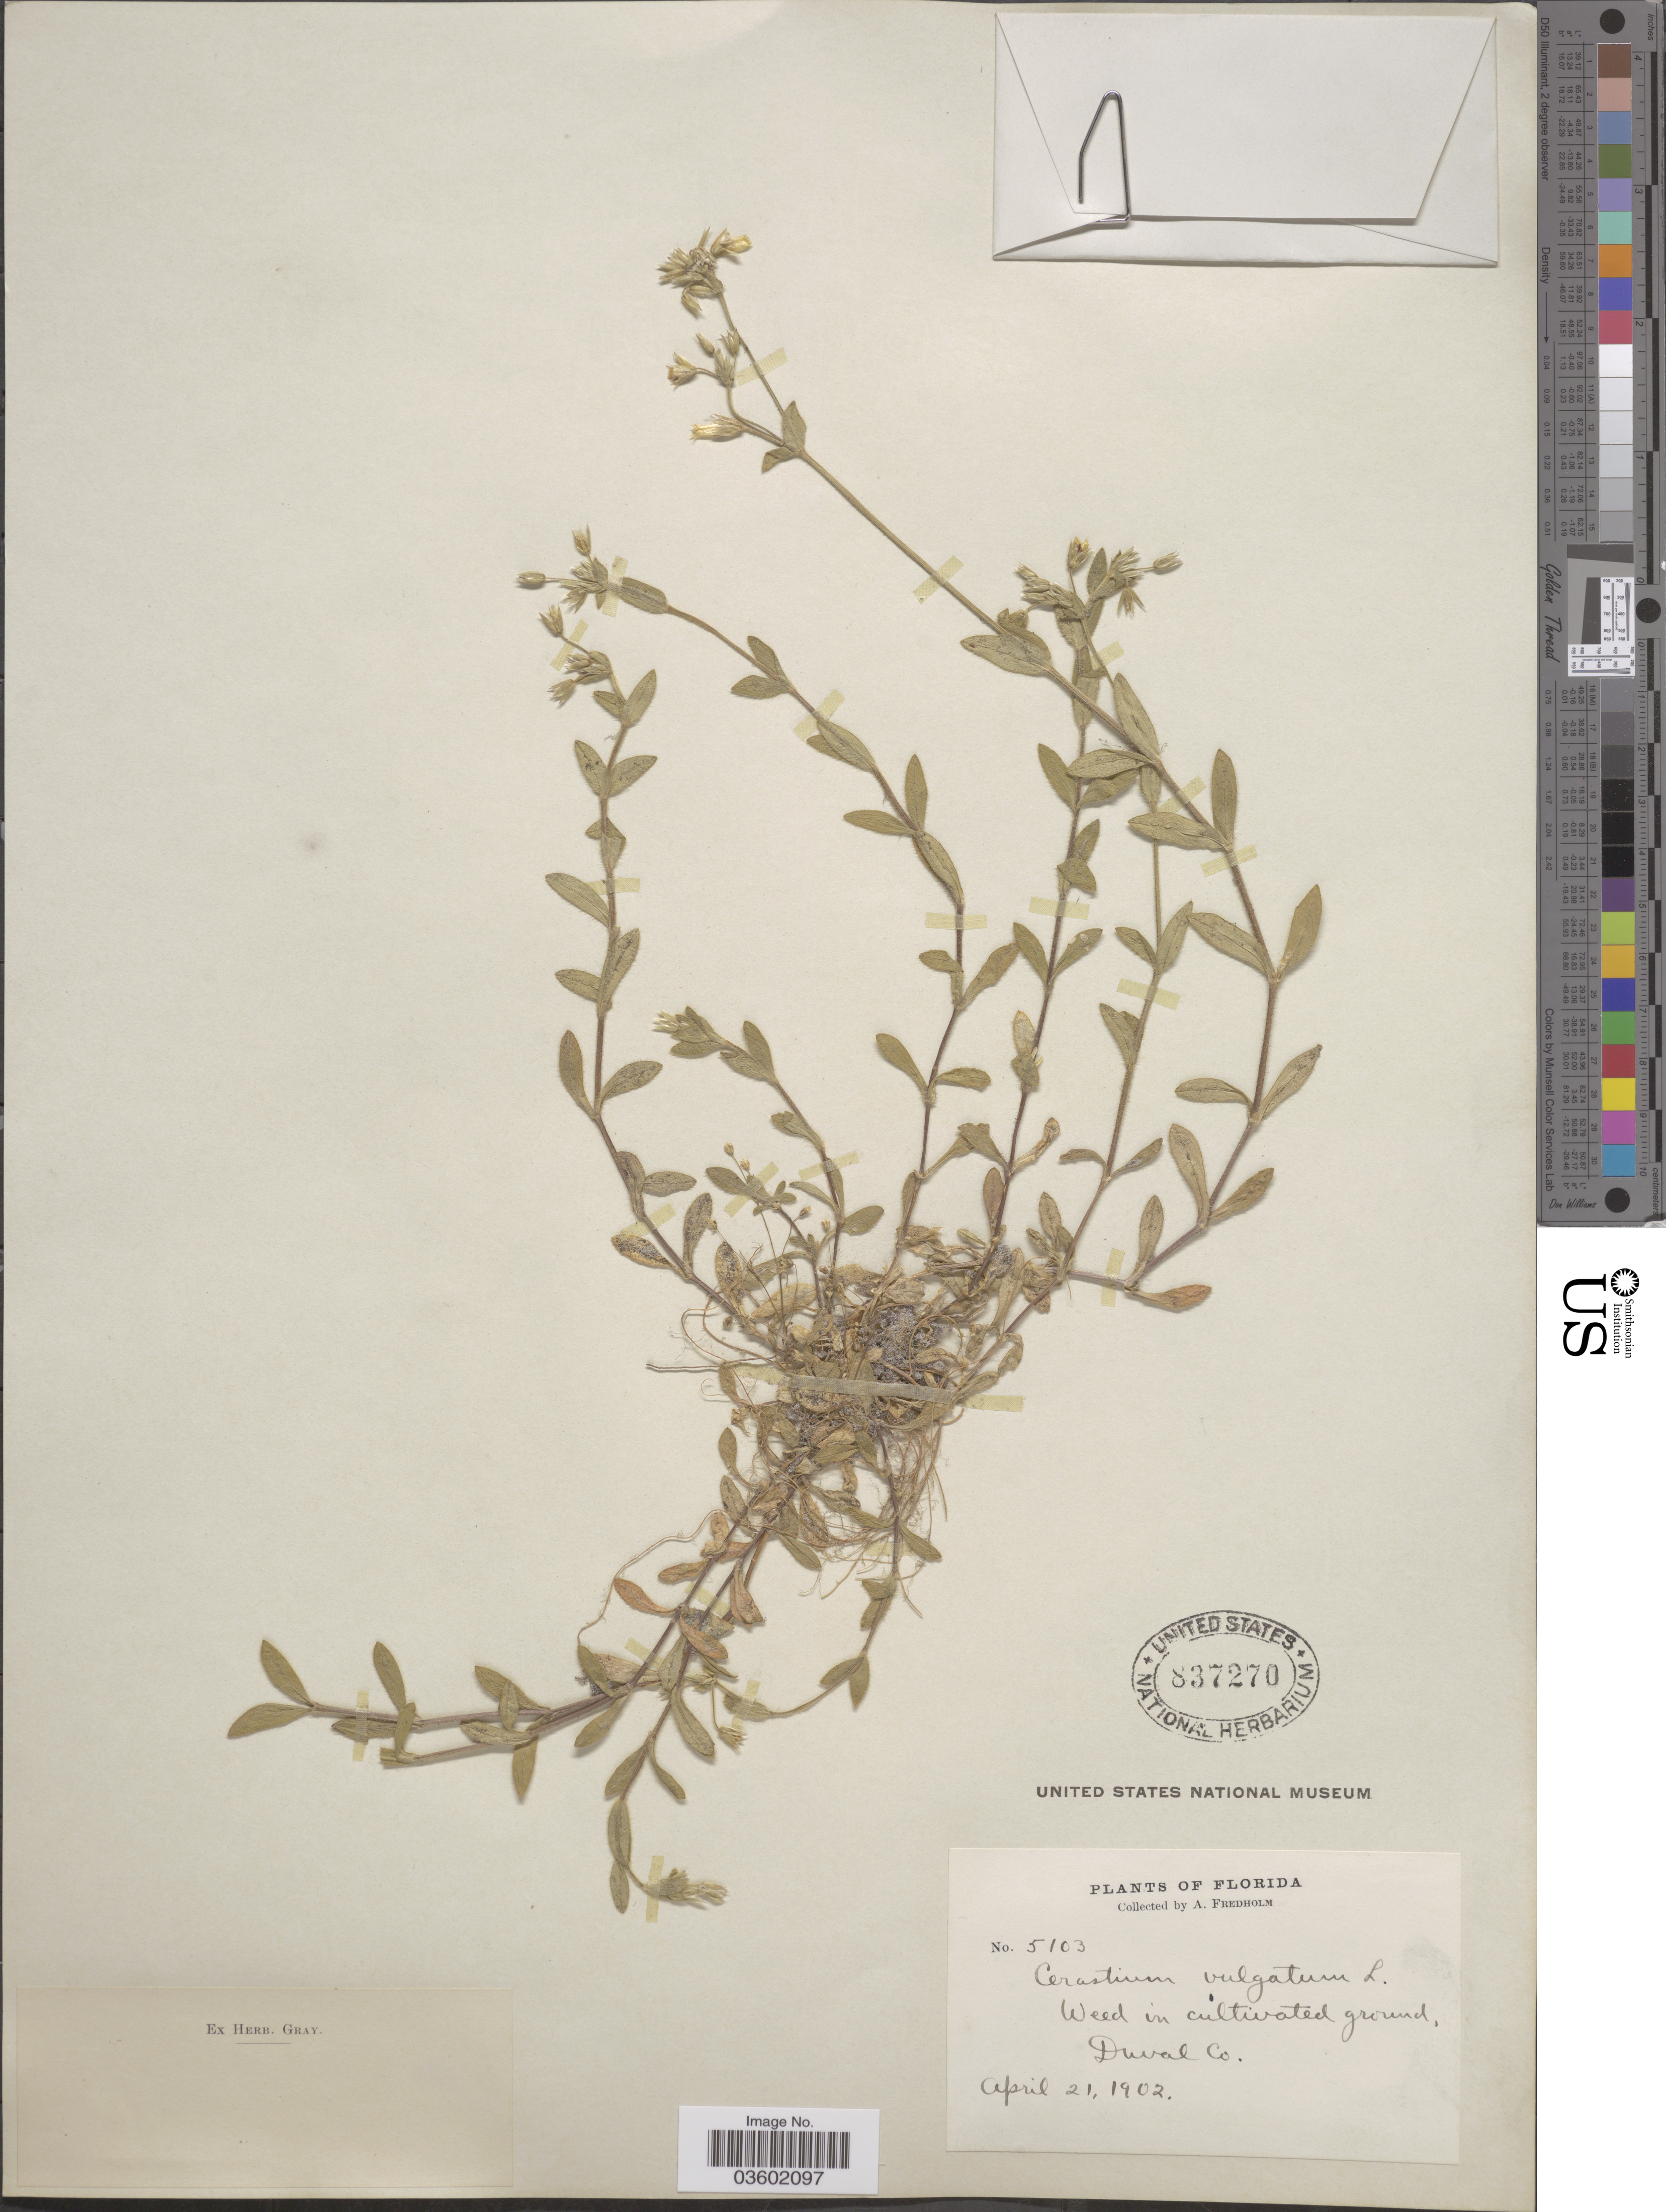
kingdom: Plantae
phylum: Tracheophyta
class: Magnoliopsida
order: Caryophyllales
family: Caryophyllaceae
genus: Cerastium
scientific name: Cerastium vulgatum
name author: L.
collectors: A. Fredholm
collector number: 5103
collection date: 1902-04-21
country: United States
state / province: Florida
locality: Duval Co.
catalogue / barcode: US 837270